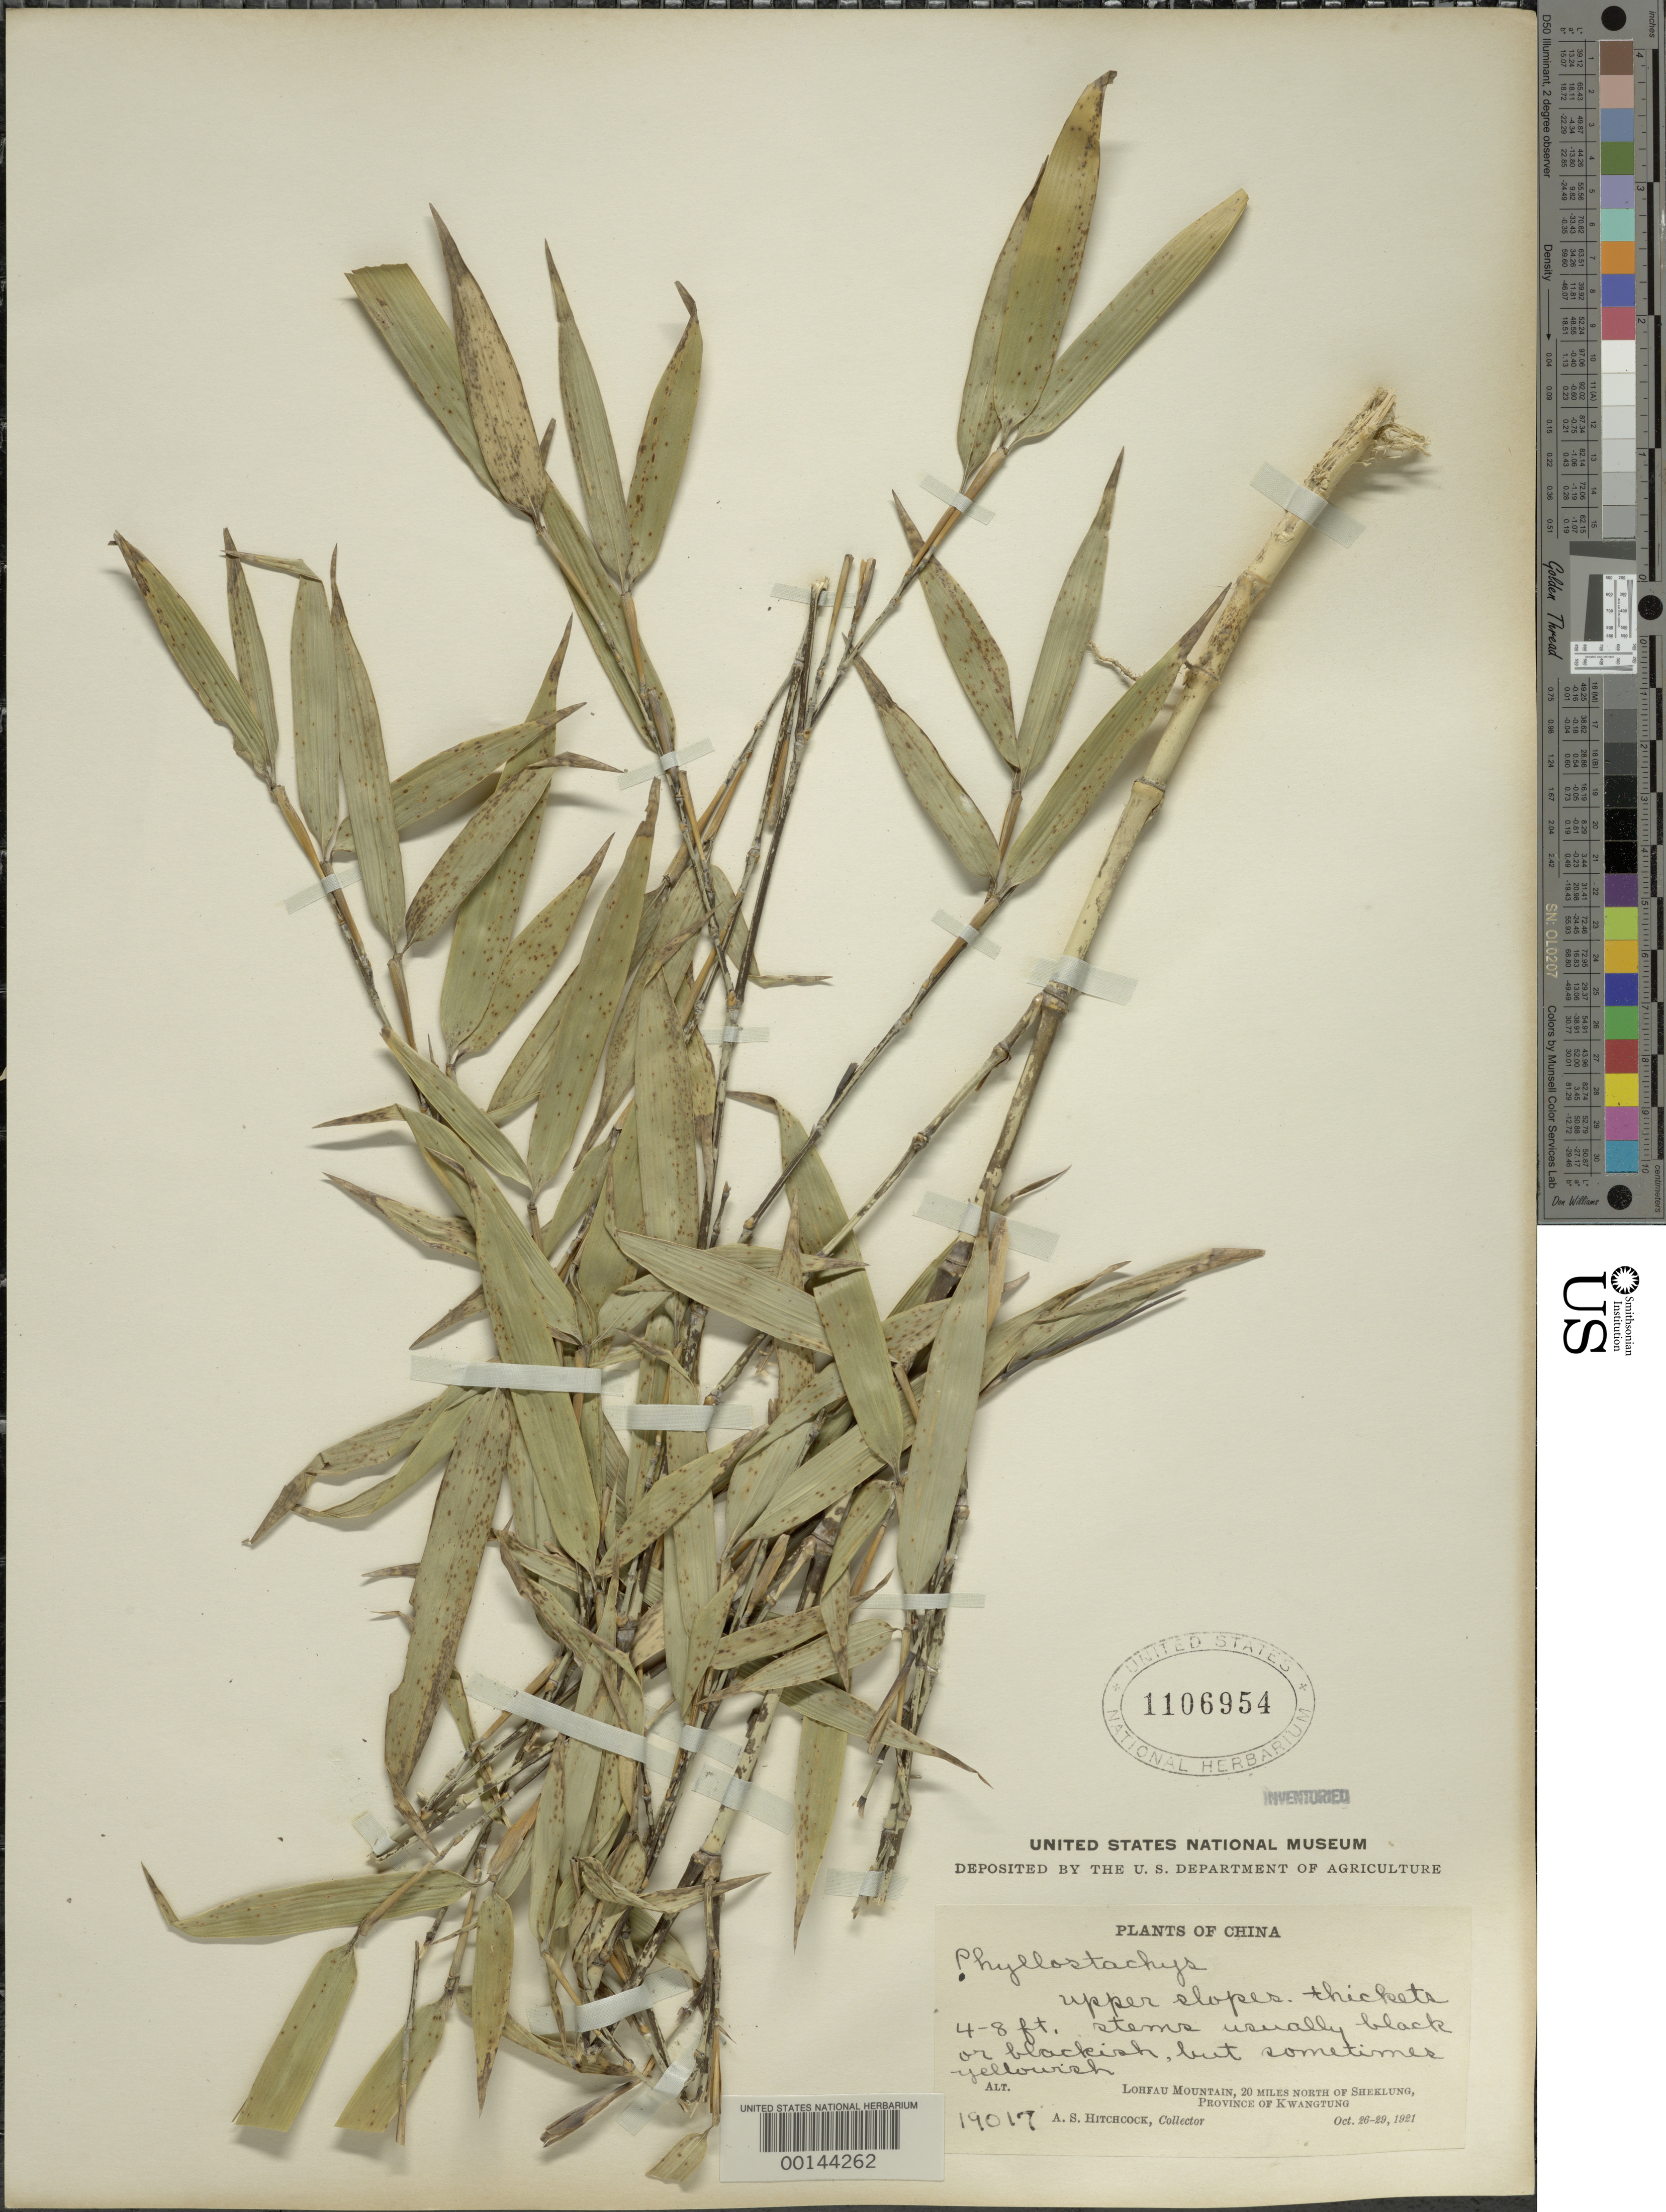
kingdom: Plantae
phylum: Tracheophyta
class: Liliopsida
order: Poales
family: Poaceae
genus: Phyllostachys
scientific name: Phyllostachys nigra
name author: (Lodd. ex Lindl.) Munro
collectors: A. S. Hitchcock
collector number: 19017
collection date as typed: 26 Oct 1921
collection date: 1921-10-26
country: China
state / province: Guangdong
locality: Sheklung, lohfau mt.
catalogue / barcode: US 1106954